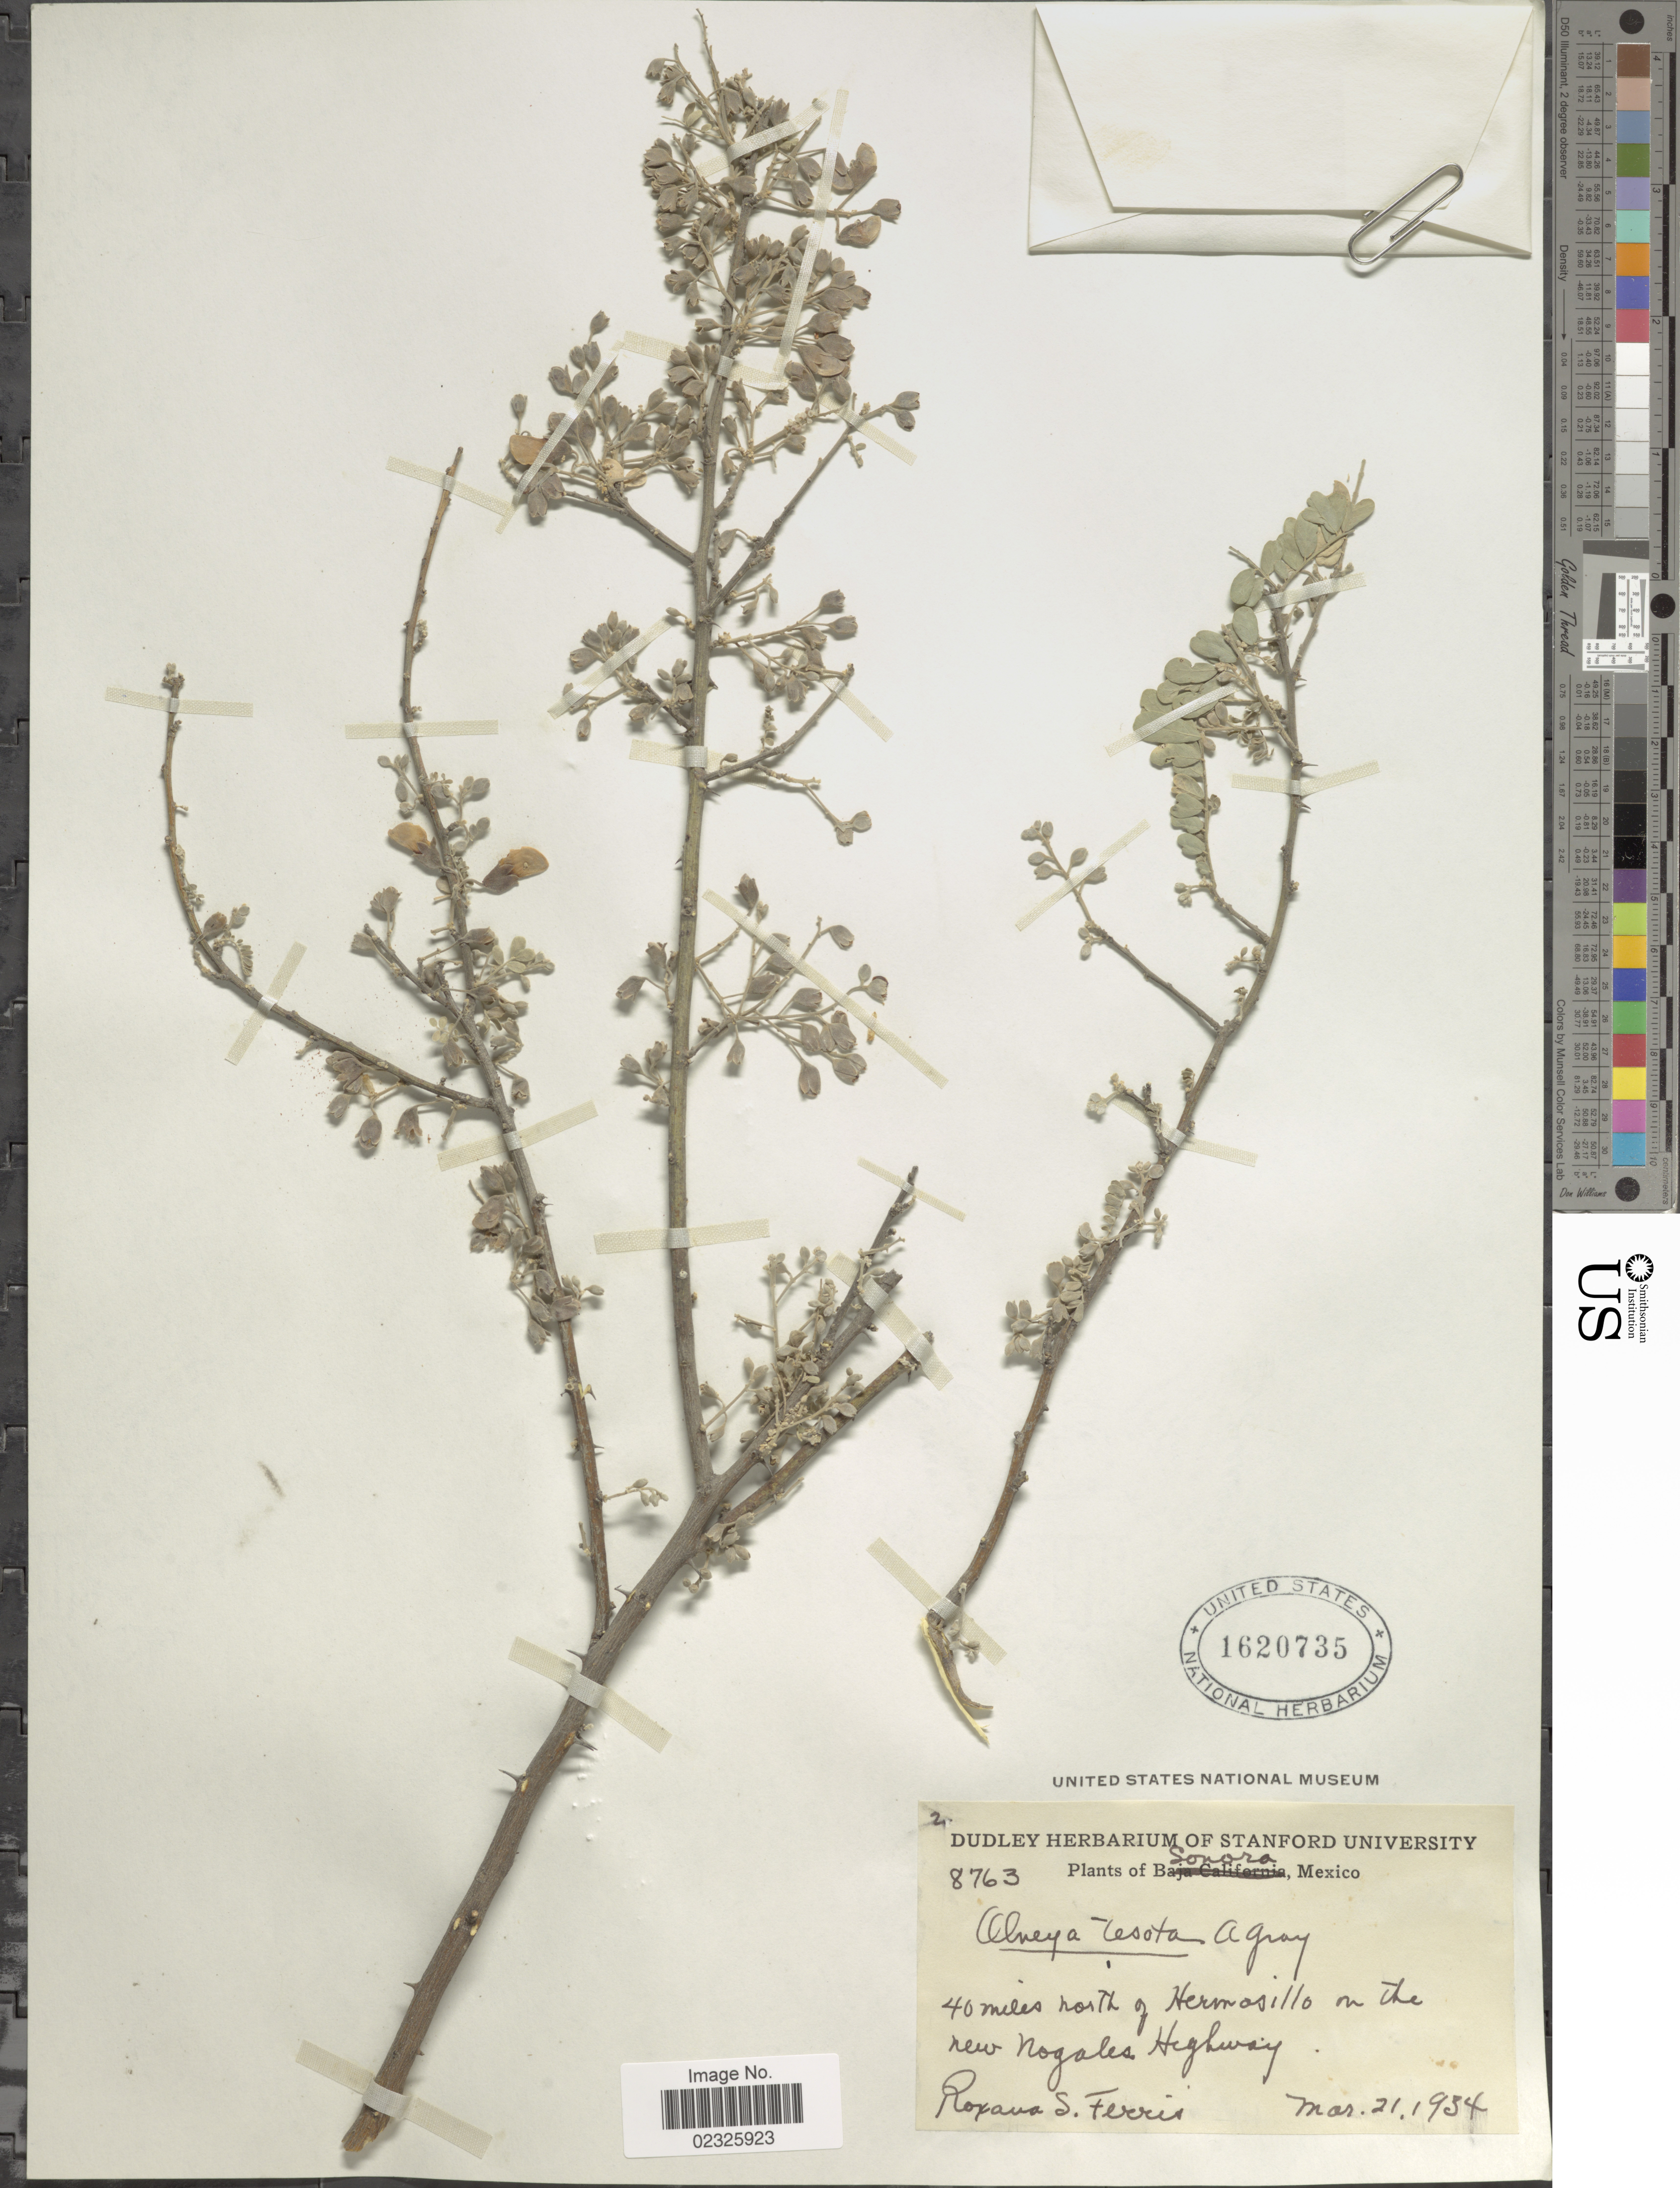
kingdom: Plantae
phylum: Tracheophyta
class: Magnoliopsida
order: Fabales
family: Fabaceae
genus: Olneya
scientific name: Olneya tesota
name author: A. Gray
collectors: R. S. Ferris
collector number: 8763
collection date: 1934-03-21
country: Mexico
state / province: Sonora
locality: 40 miles north of Hermosillo on the new Nogales Highway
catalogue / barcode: US 1620735